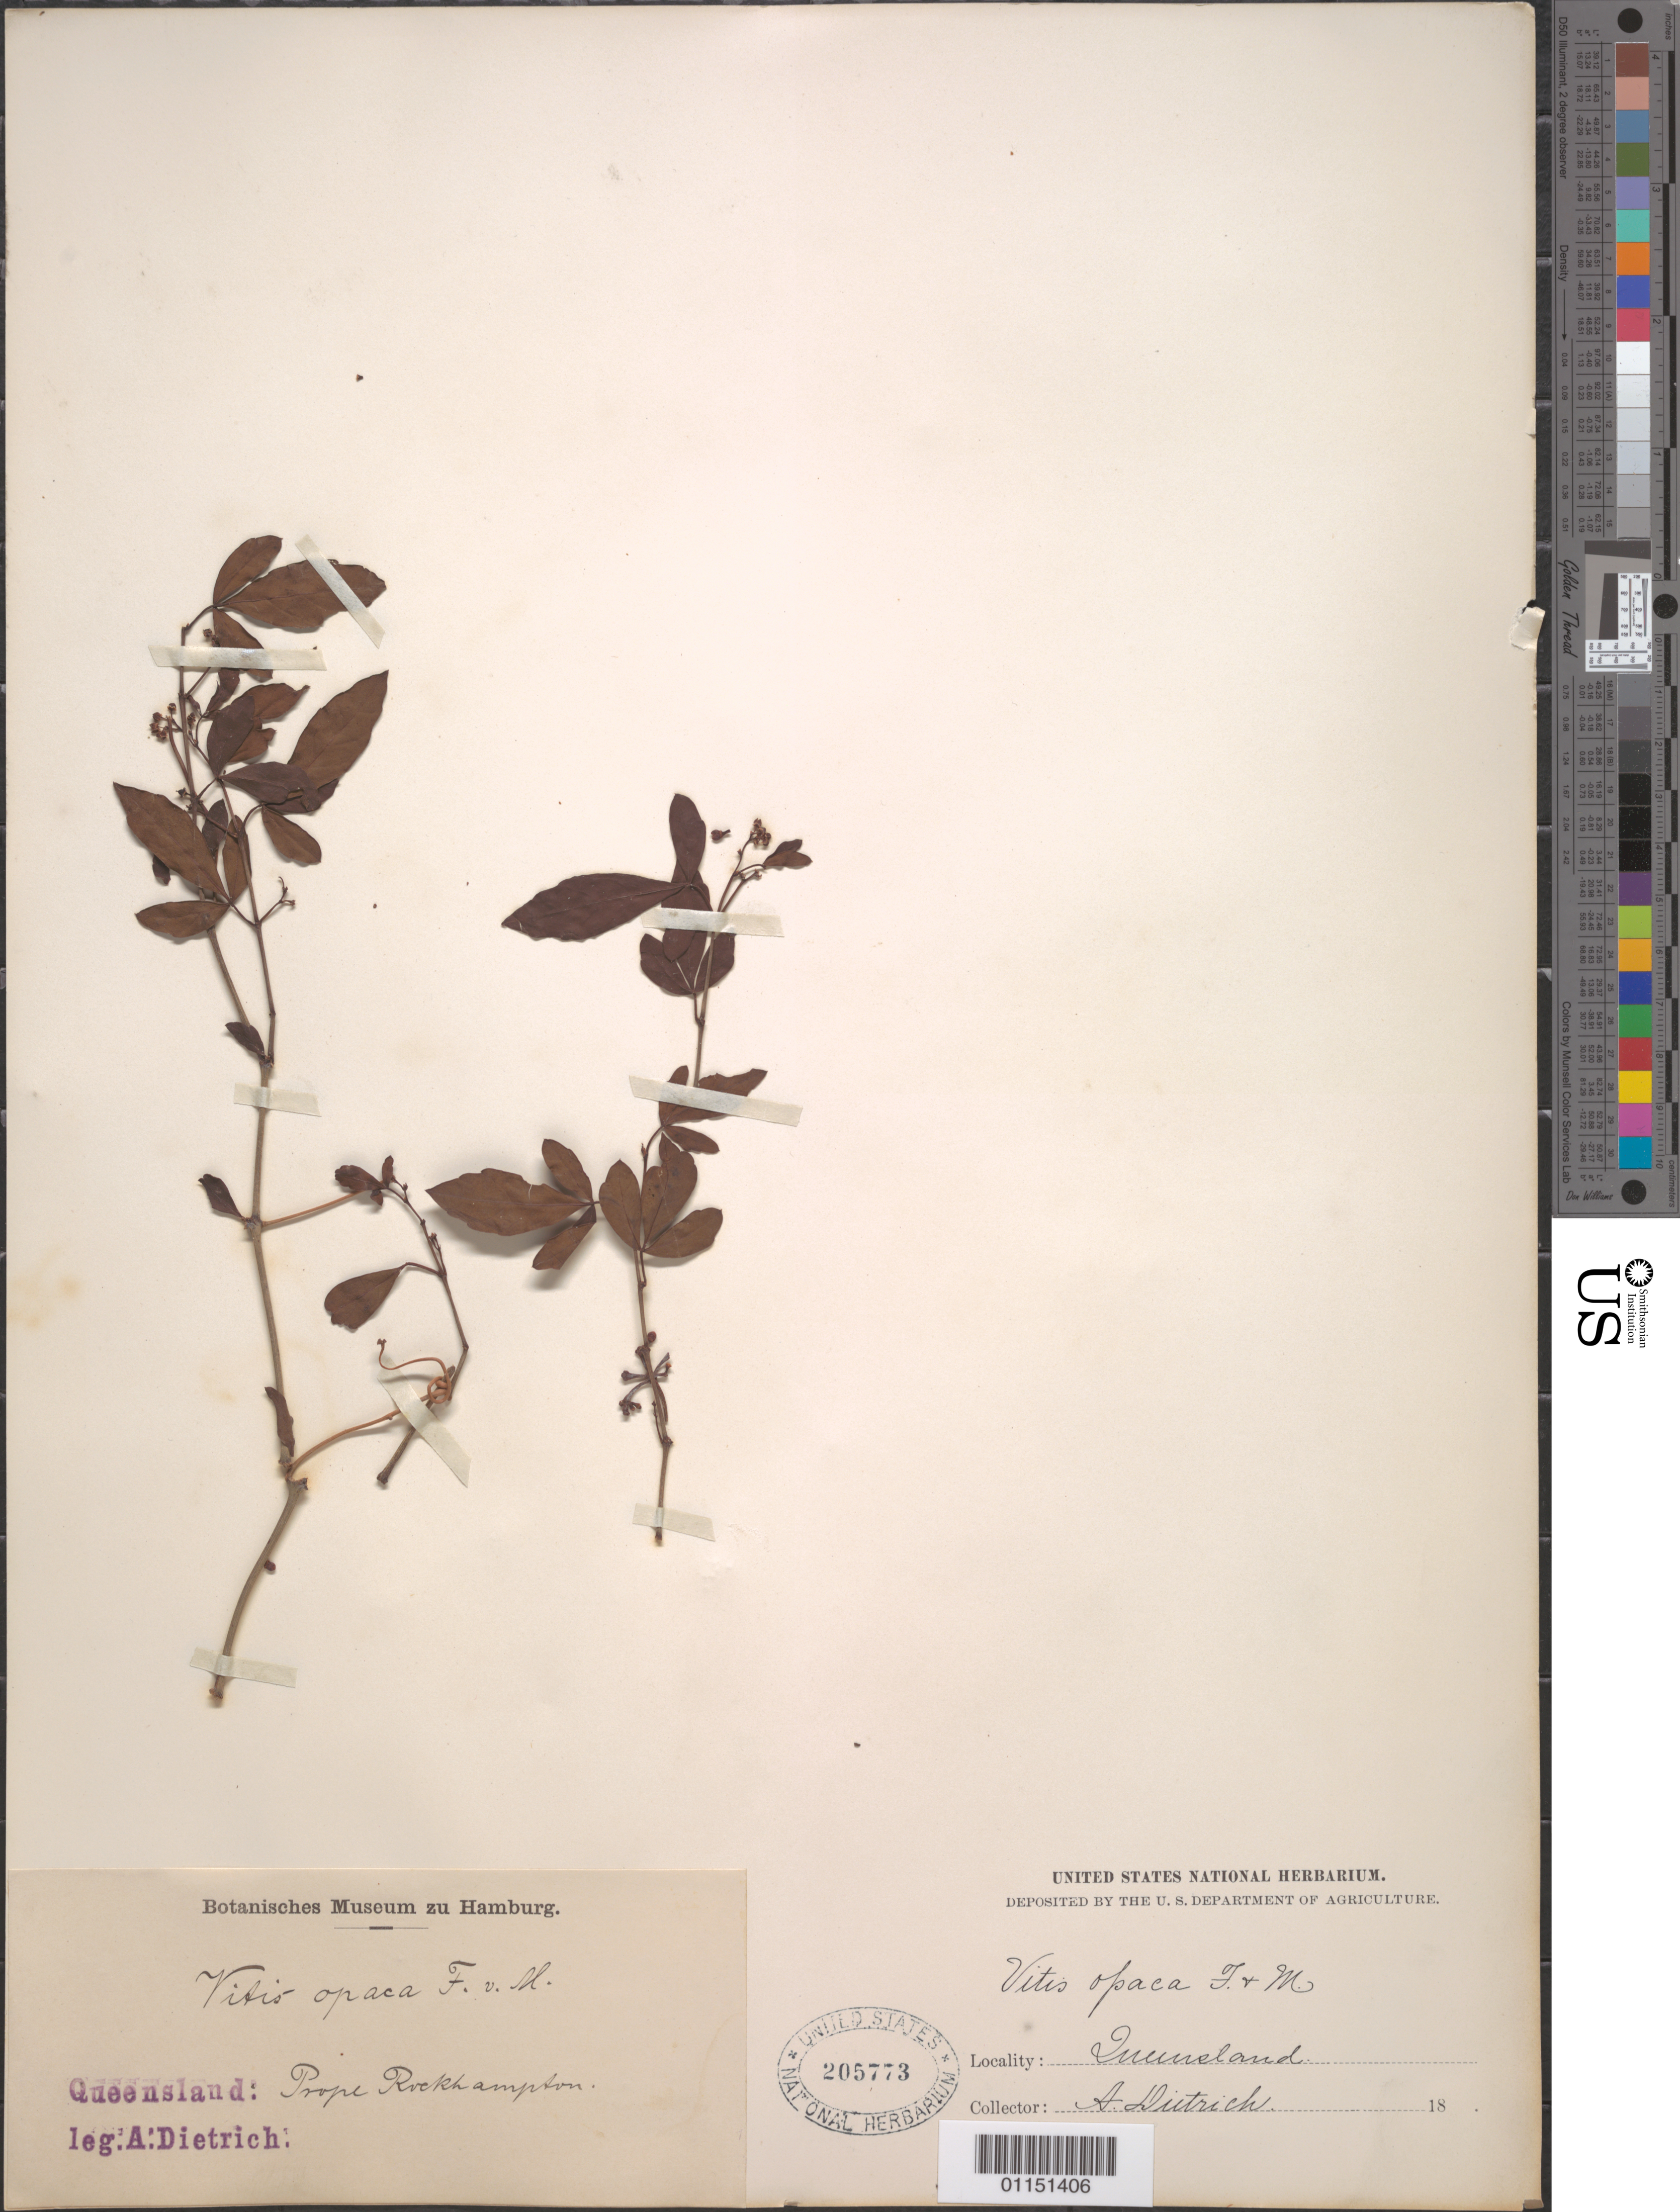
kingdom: Plantae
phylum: Tracheophyta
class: Magnoliopsida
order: Vitales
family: Vitaceae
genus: Clematicissus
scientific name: Clematicissus opaca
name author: (F. Muell.) Jackes & Rossetto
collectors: A. Dietrich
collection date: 1800/1850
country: Australia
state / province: Queensland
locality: Prop. Rockhampton.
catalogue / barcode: US 205773